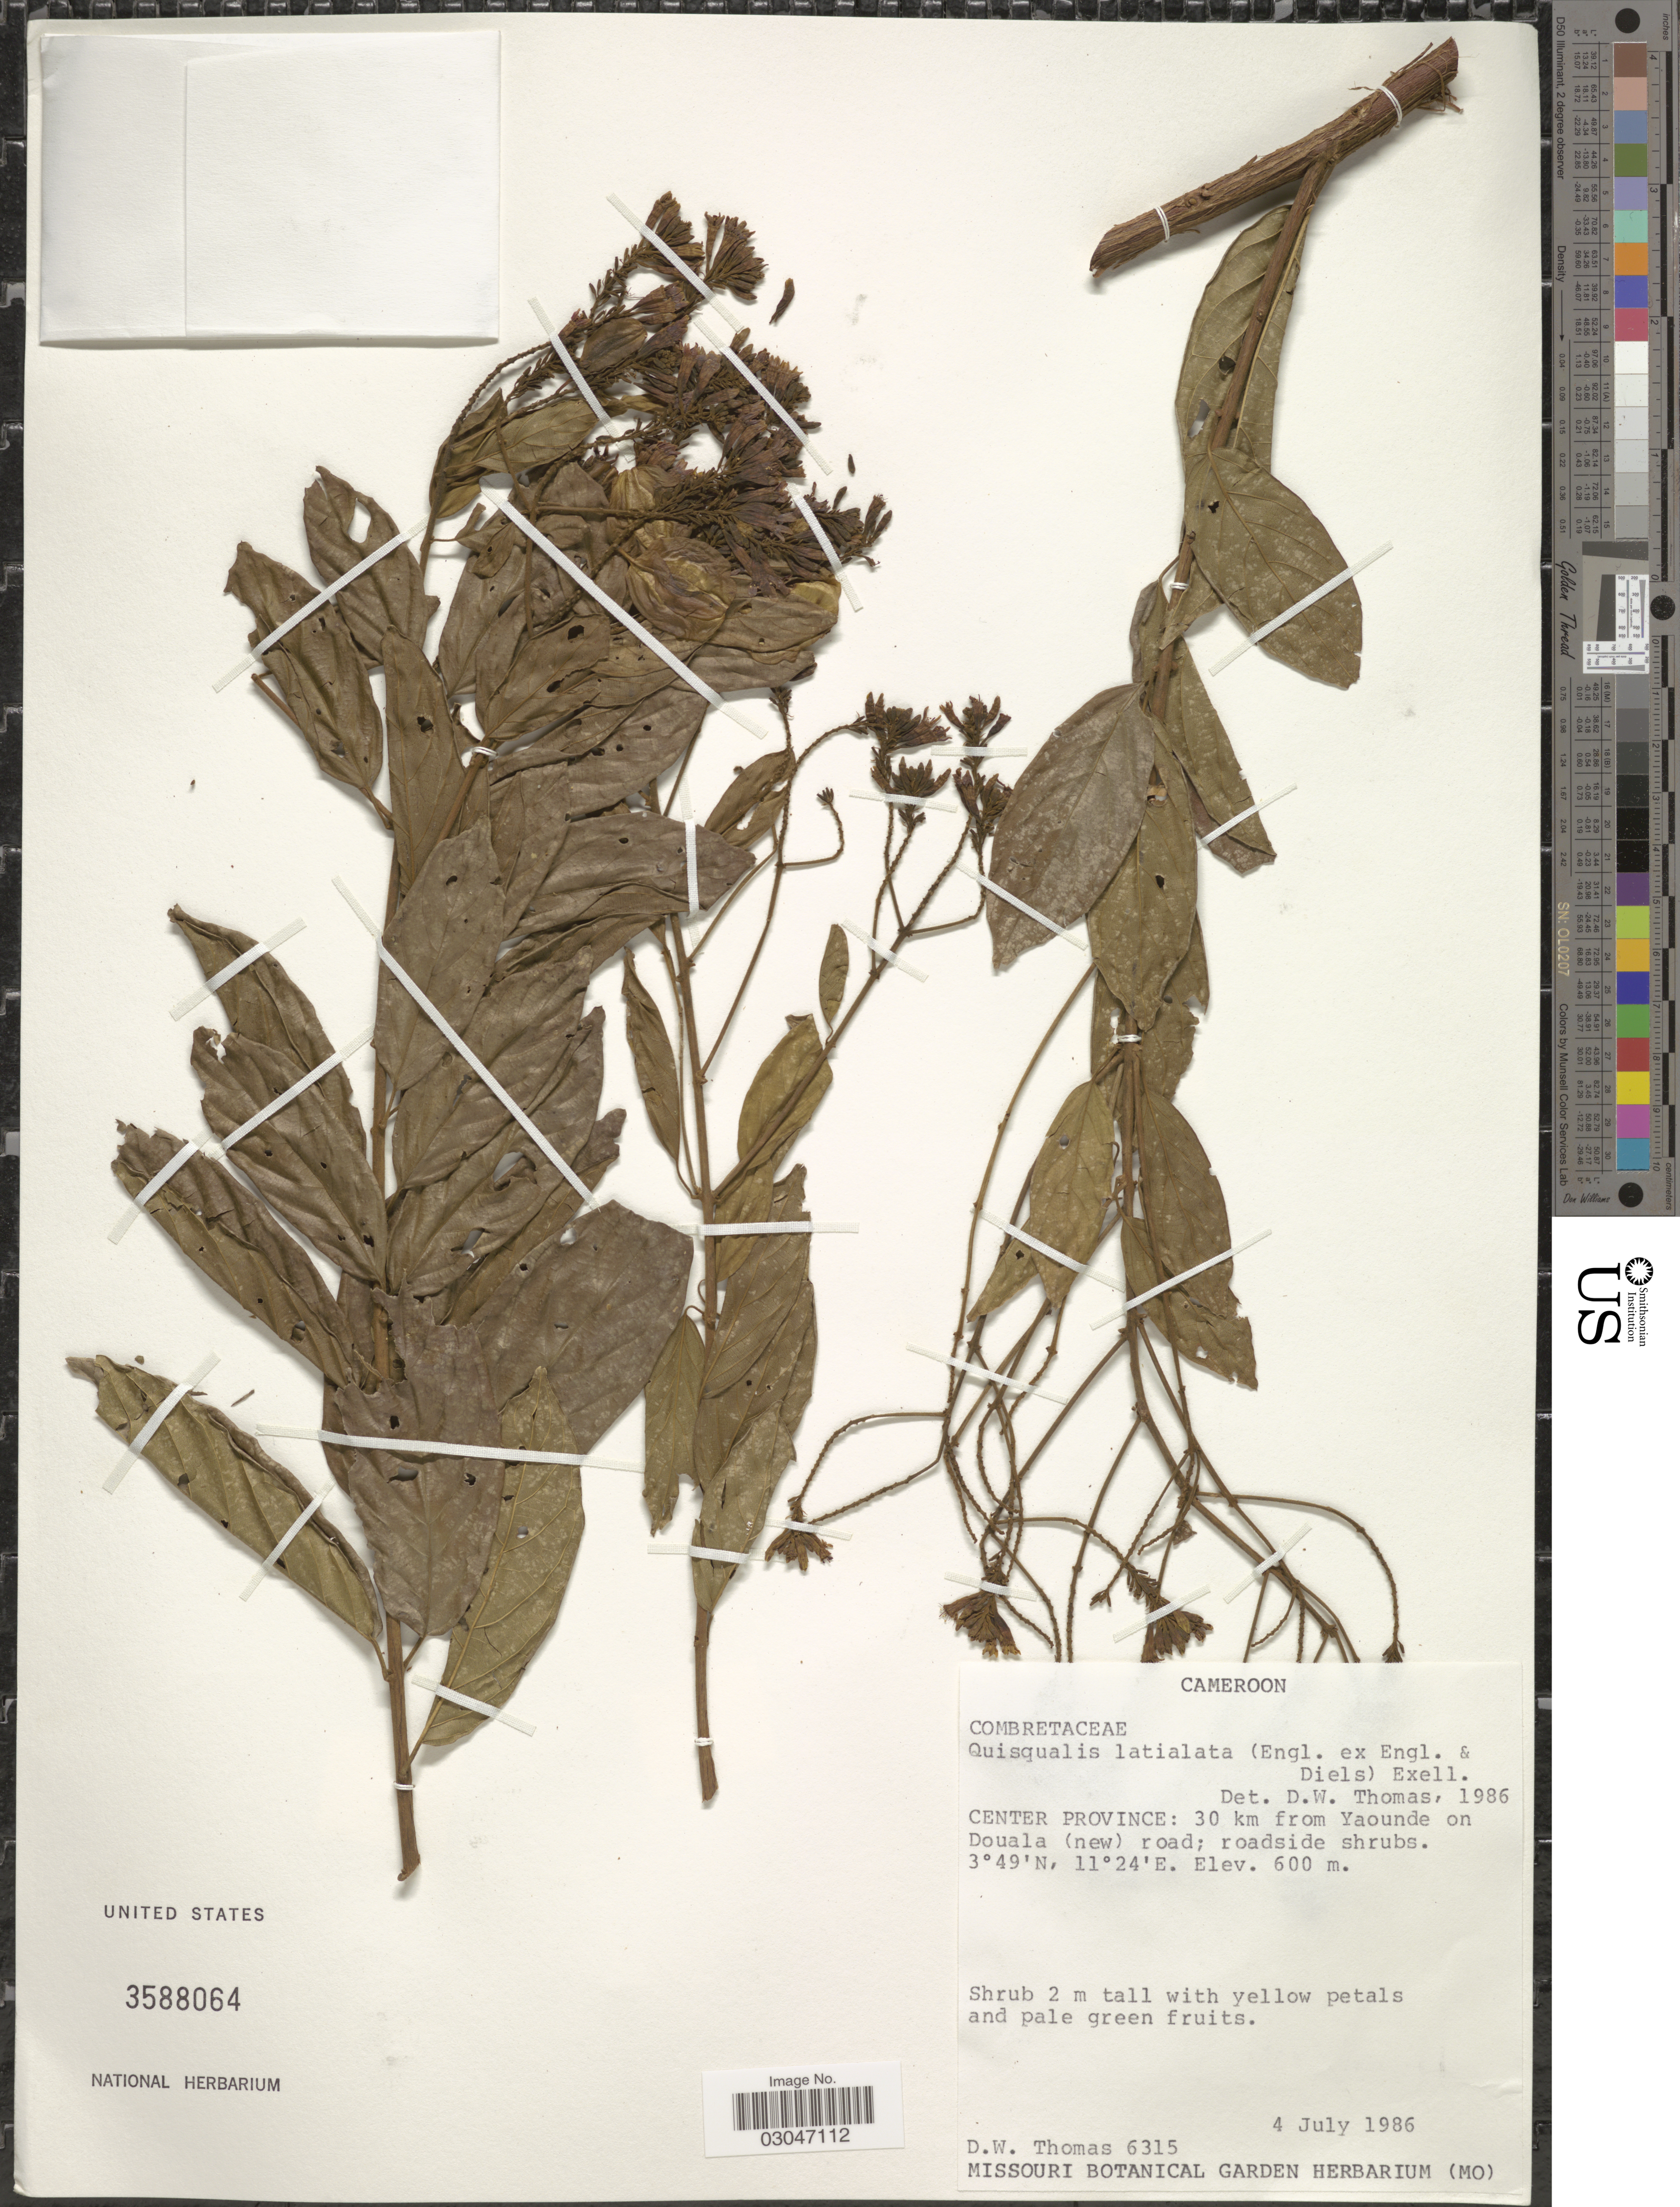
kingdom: Plantae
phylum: Tracheophyta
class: Magnoliopsida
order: Myrtales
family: Combretaceae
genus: Combretum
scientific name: Combretum latialatum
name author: Engl.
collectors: D. W. Thomas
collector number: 6315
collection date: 1986-07-04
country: Cameroon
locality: Center Province: 30 km from Yaounde on Douala (new) road.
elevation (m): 600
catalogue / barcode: US 3588064